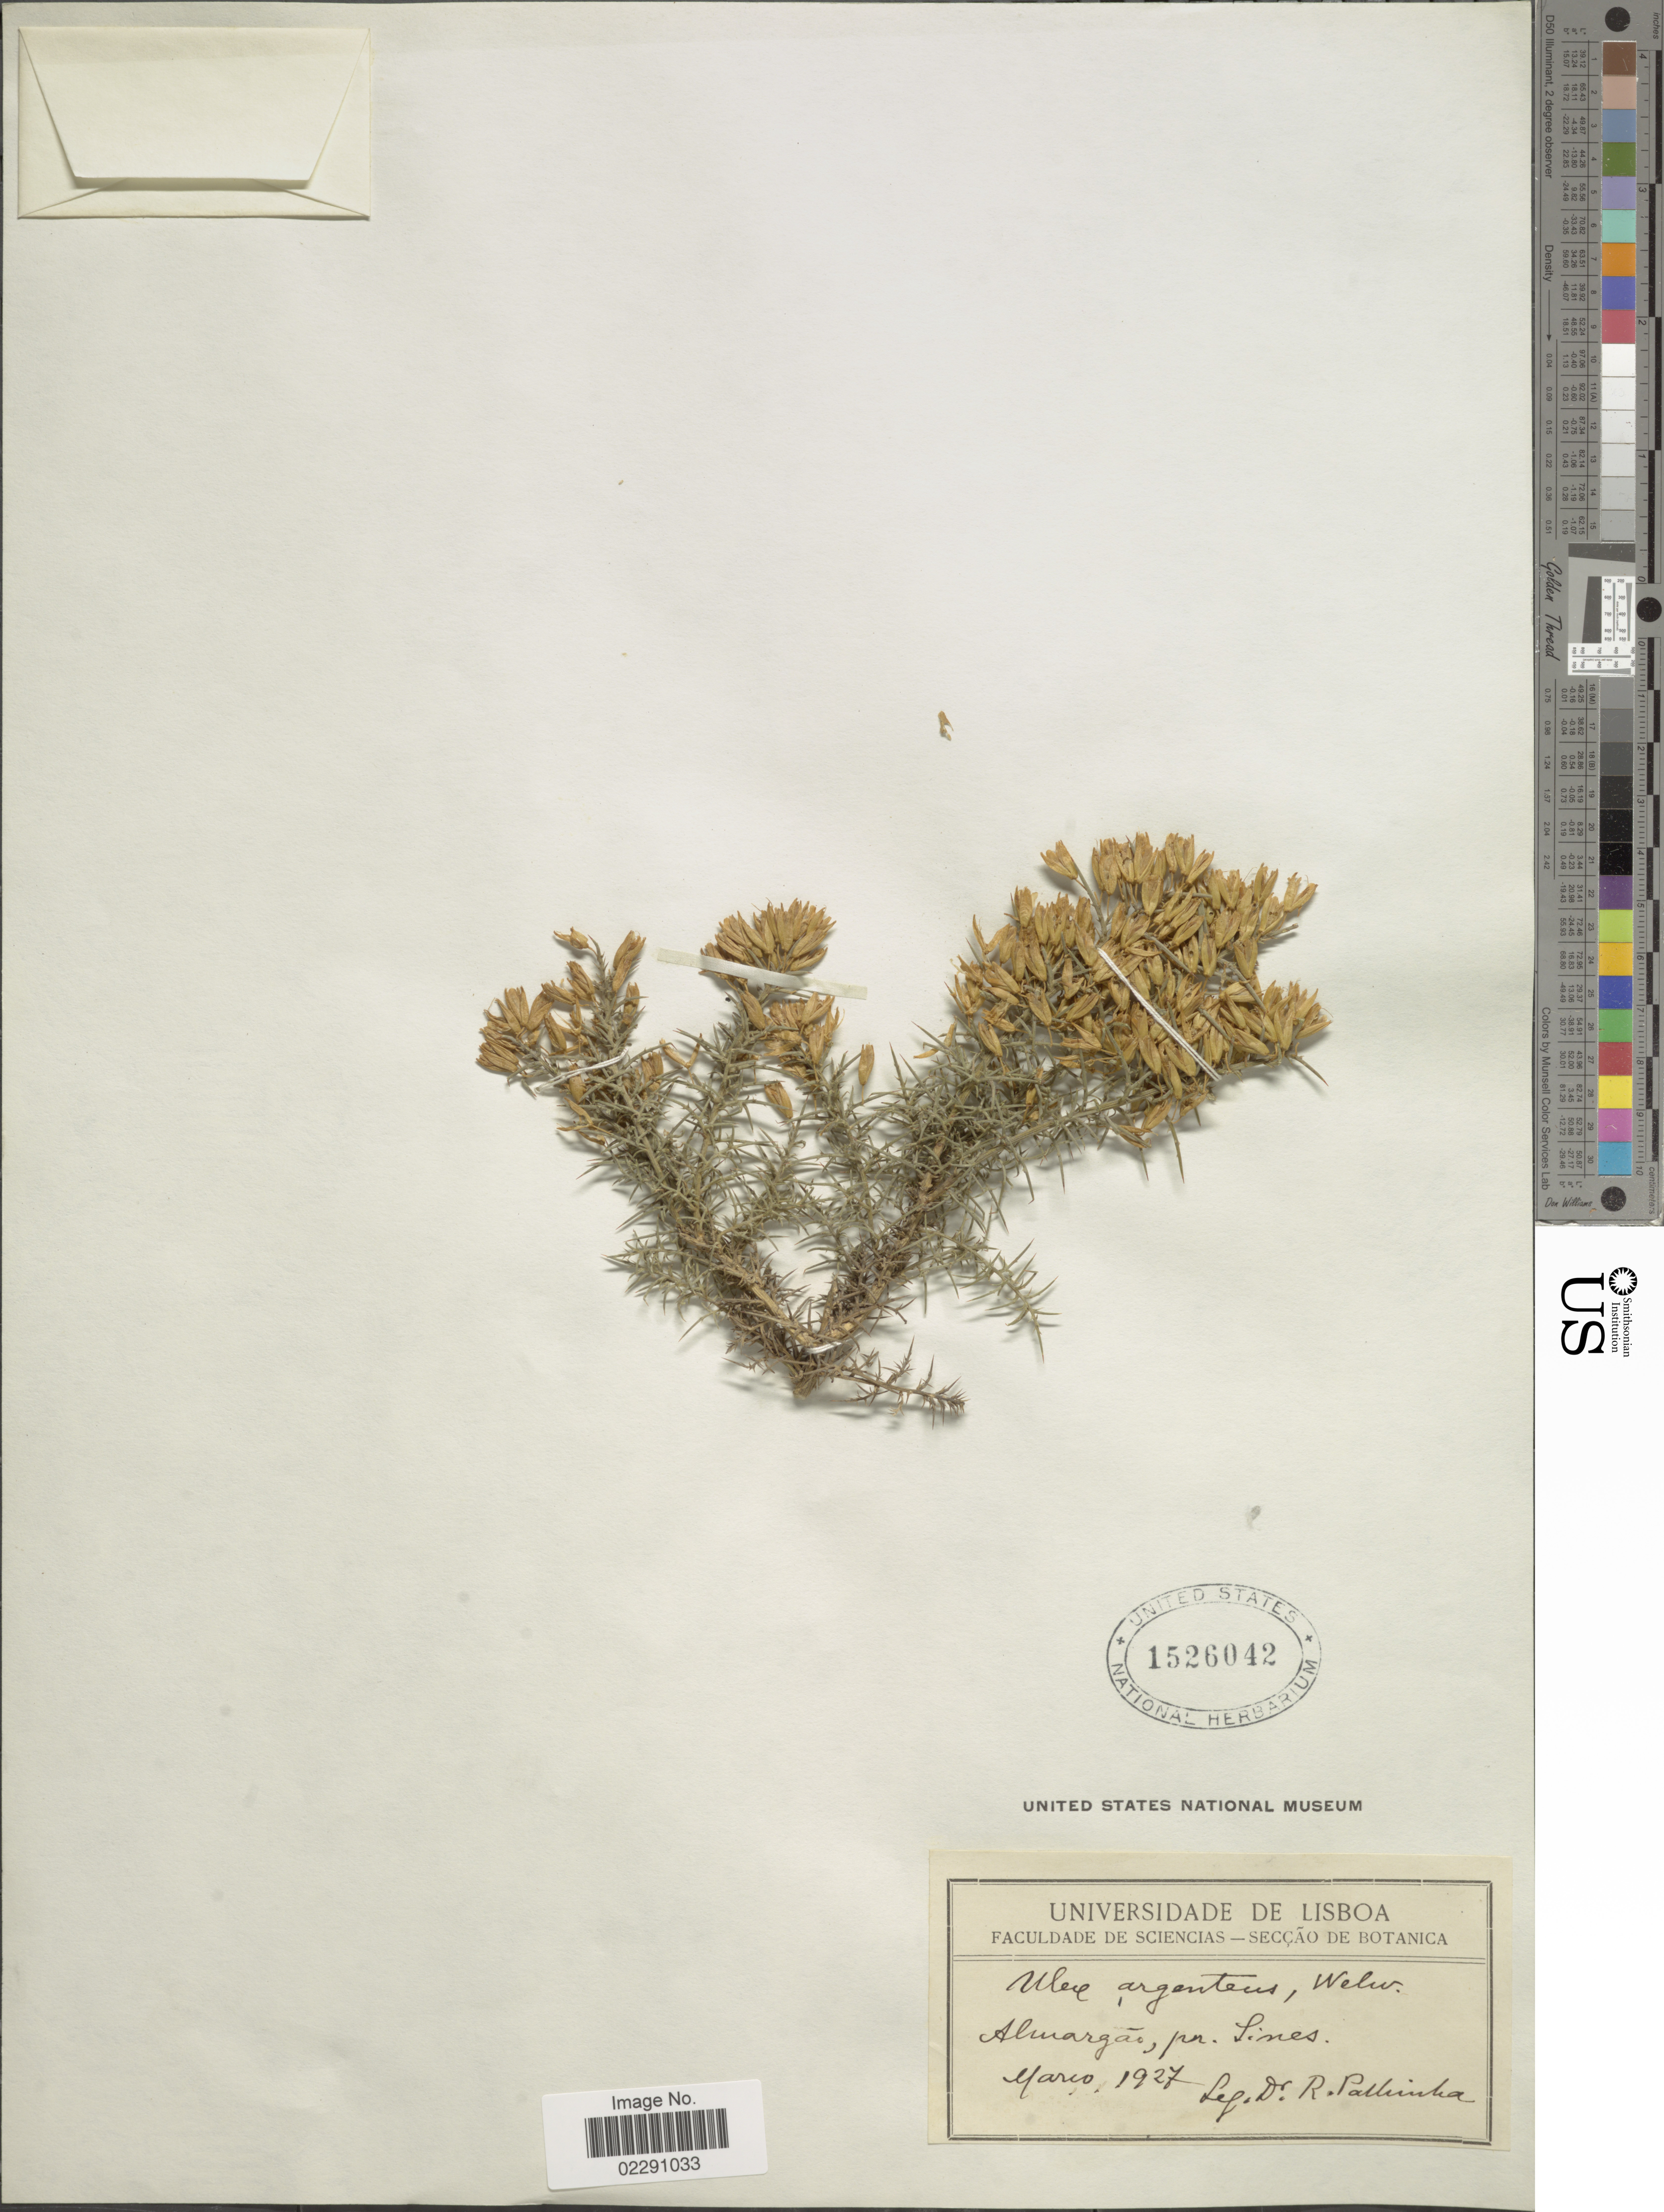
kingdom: Plantae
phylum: Tracheophyta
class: Magnoliopsida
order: Fabales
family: Fabaceae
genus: Ulex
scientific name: Ulex argenteus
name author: Webb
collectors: R. Palhinha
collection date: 1927-03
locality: Almargao [interpreted], pr. Lines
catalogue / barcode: US 1526042